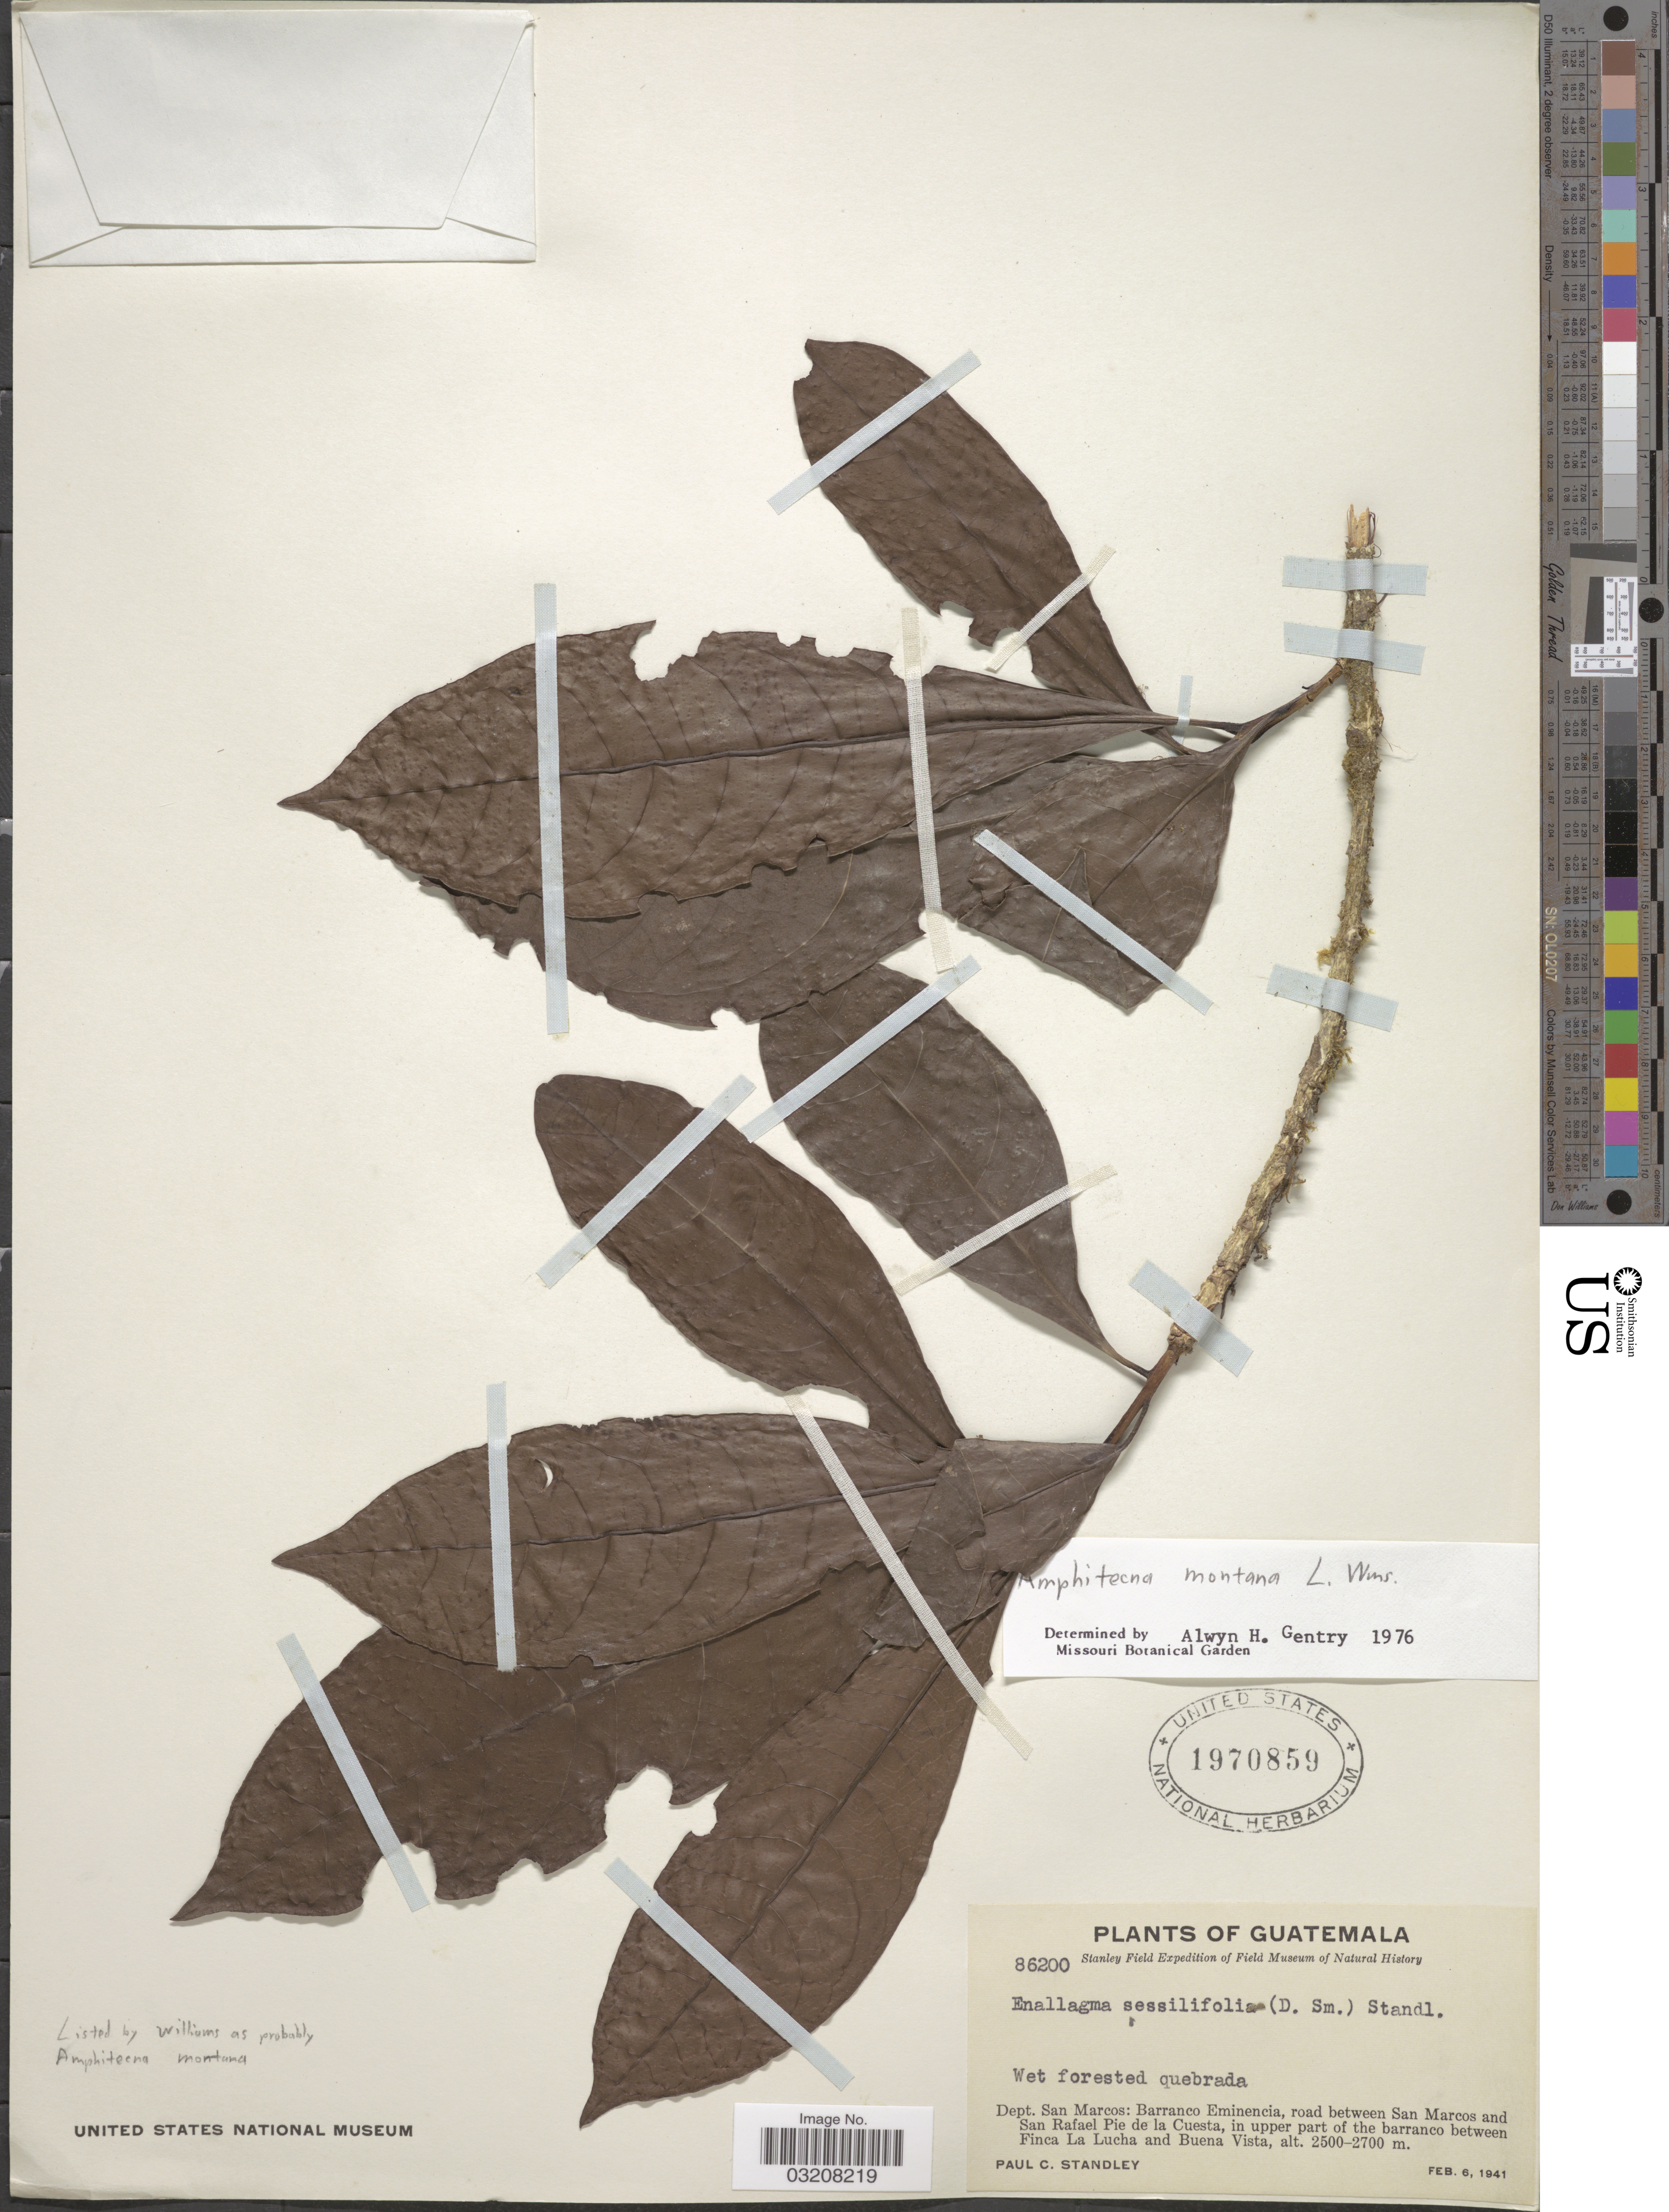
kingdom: Plantae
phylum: Tracheophyta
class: Magnoliopsida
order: Lamiales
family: Bignoniaceae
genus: Amphitecna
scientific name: Amphitecna montana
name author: L.O. Williams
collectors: P. C. Standley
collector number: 86200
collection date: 1941-02-06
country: Guatemala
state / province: San Marcos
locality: Dept. San Marcos: Barranco Eminencia, road between San Marcos and San Rafael Pie de la Cuesta, in upper part of the barranco between Finca La Lucha and Buena Vista.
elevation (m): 2500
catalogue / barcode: US 1970859